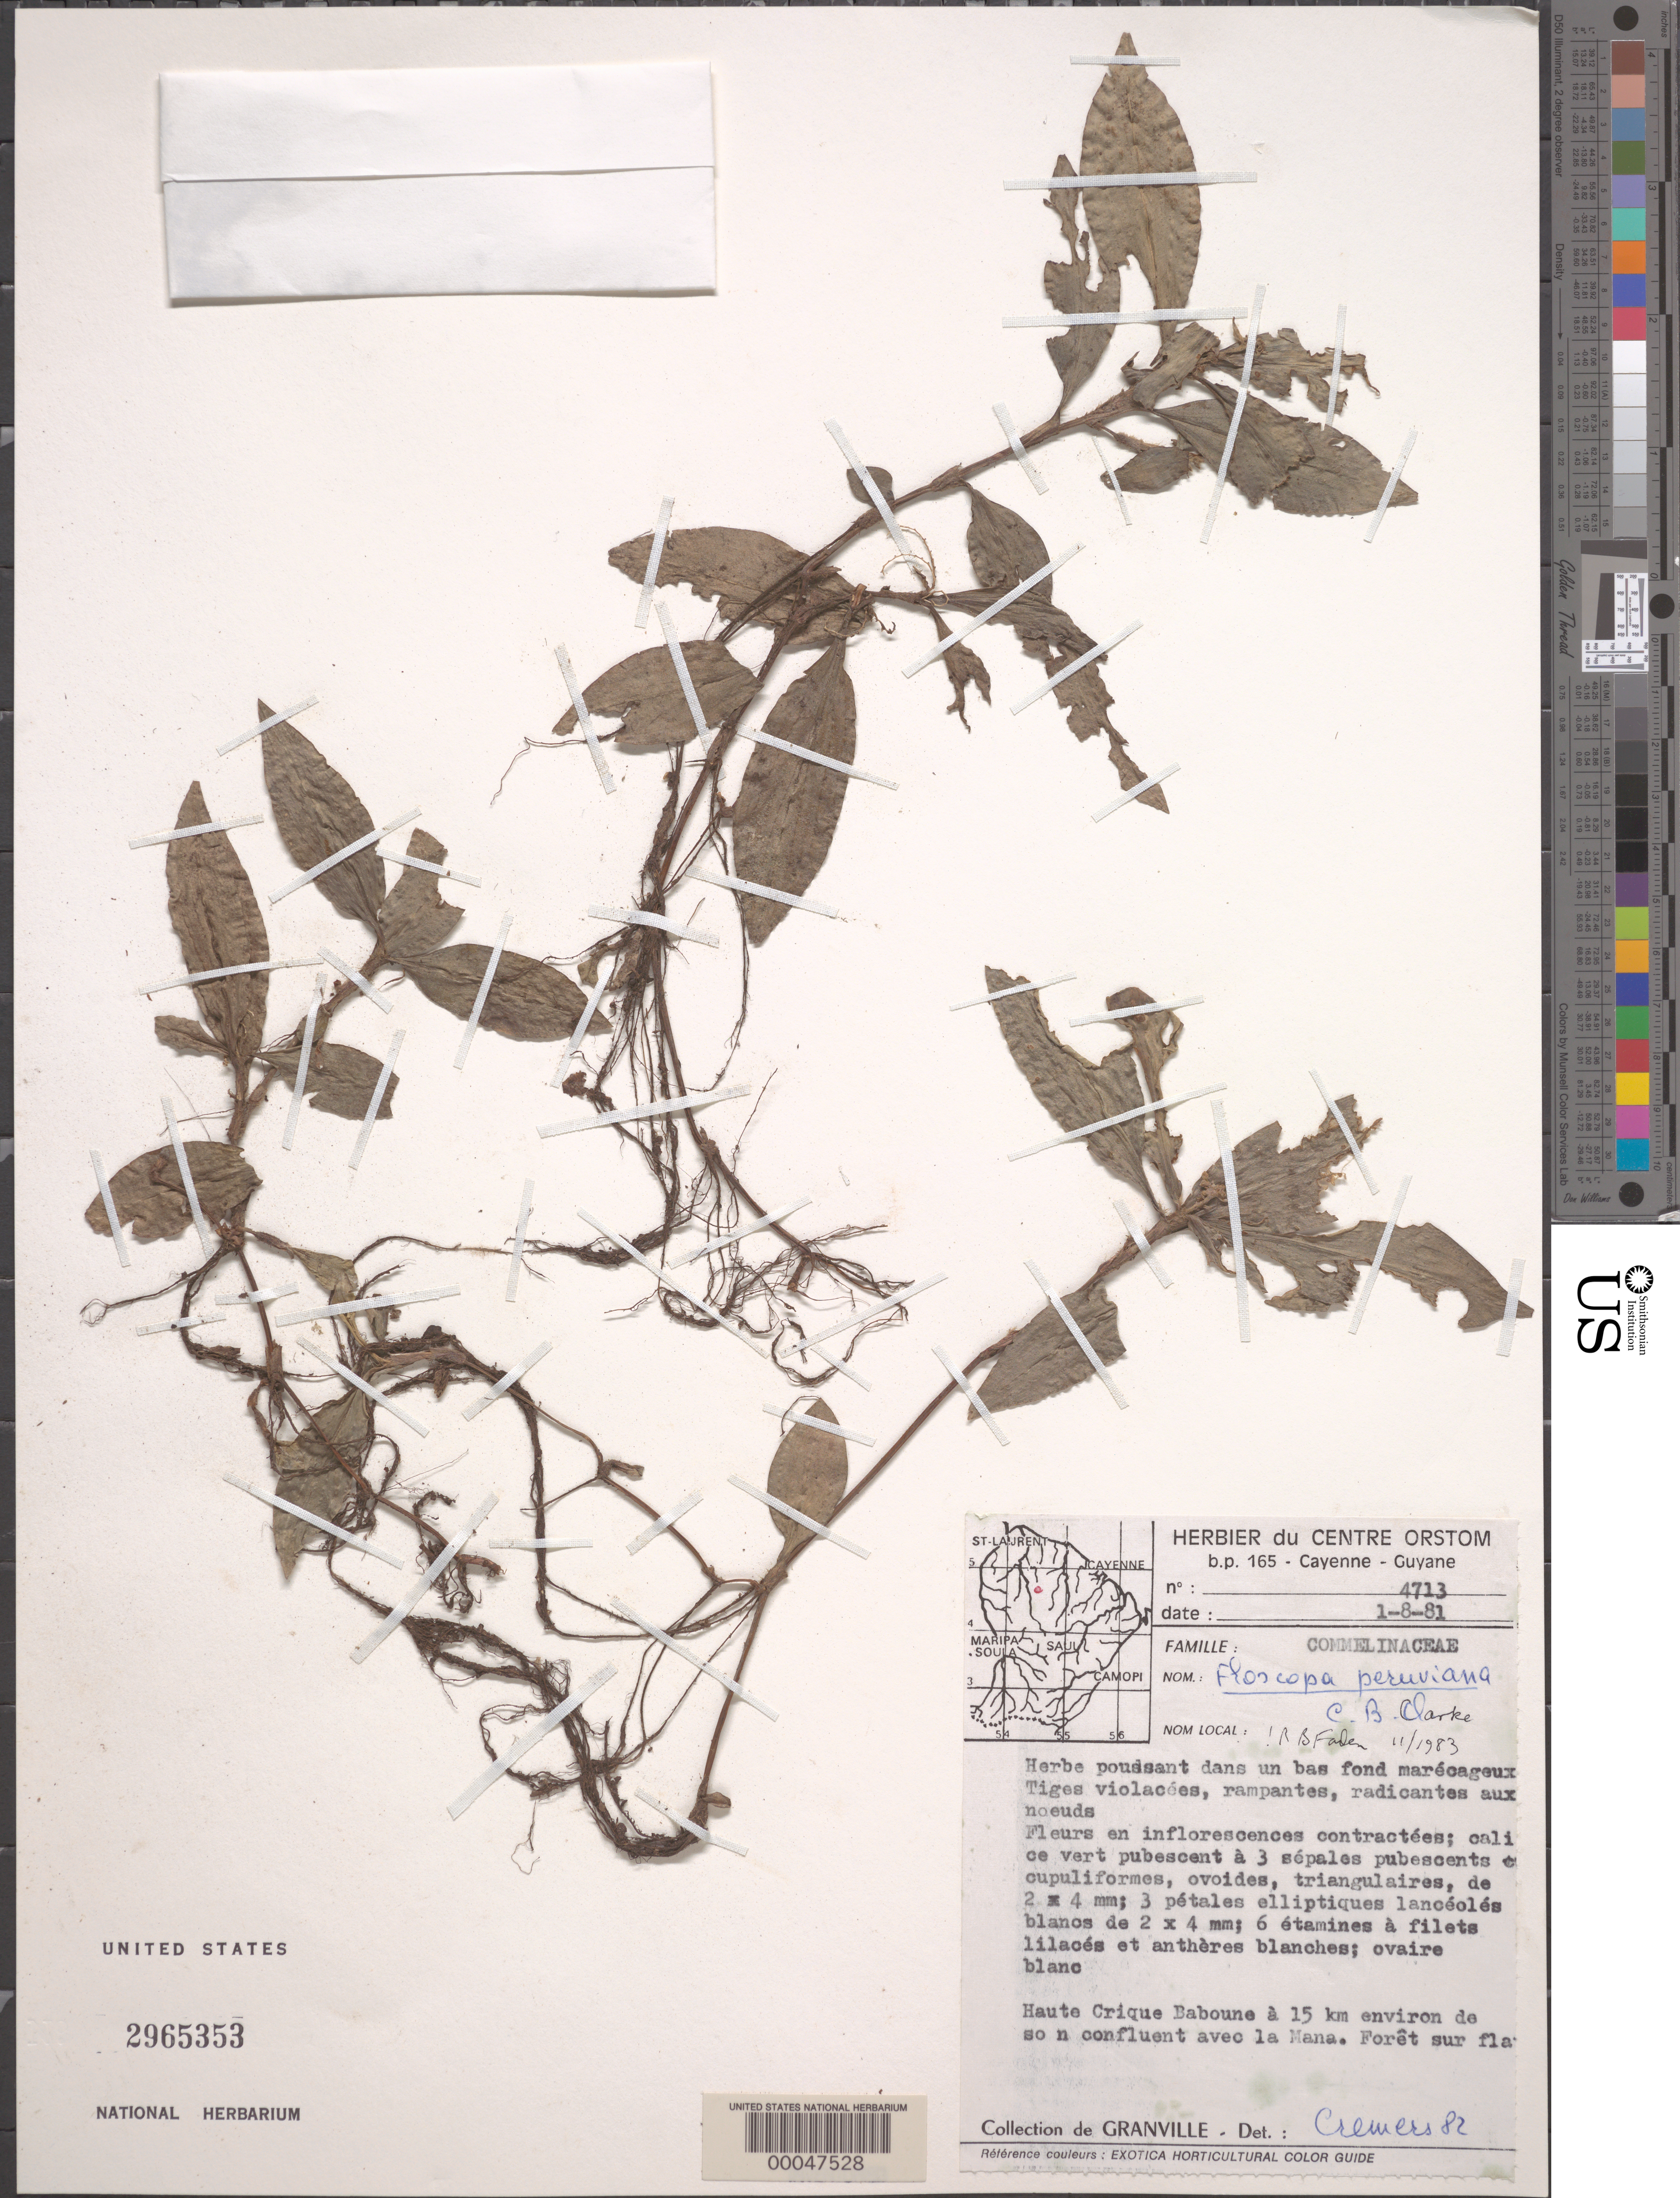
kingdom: Plantae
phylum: Tracheophyta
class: Liliopsida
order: Commelinales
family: Commelinaceae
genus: Floscopa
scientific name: Floscopa peruviana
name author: Hassk. ex C.B. Clarke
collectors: J.-J. de Granville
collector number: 4713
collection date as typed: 01 Aug 1981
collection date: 1981-08-01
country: Guyana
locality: Confluence of la mana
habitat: Marsh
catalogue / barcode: US 2965353